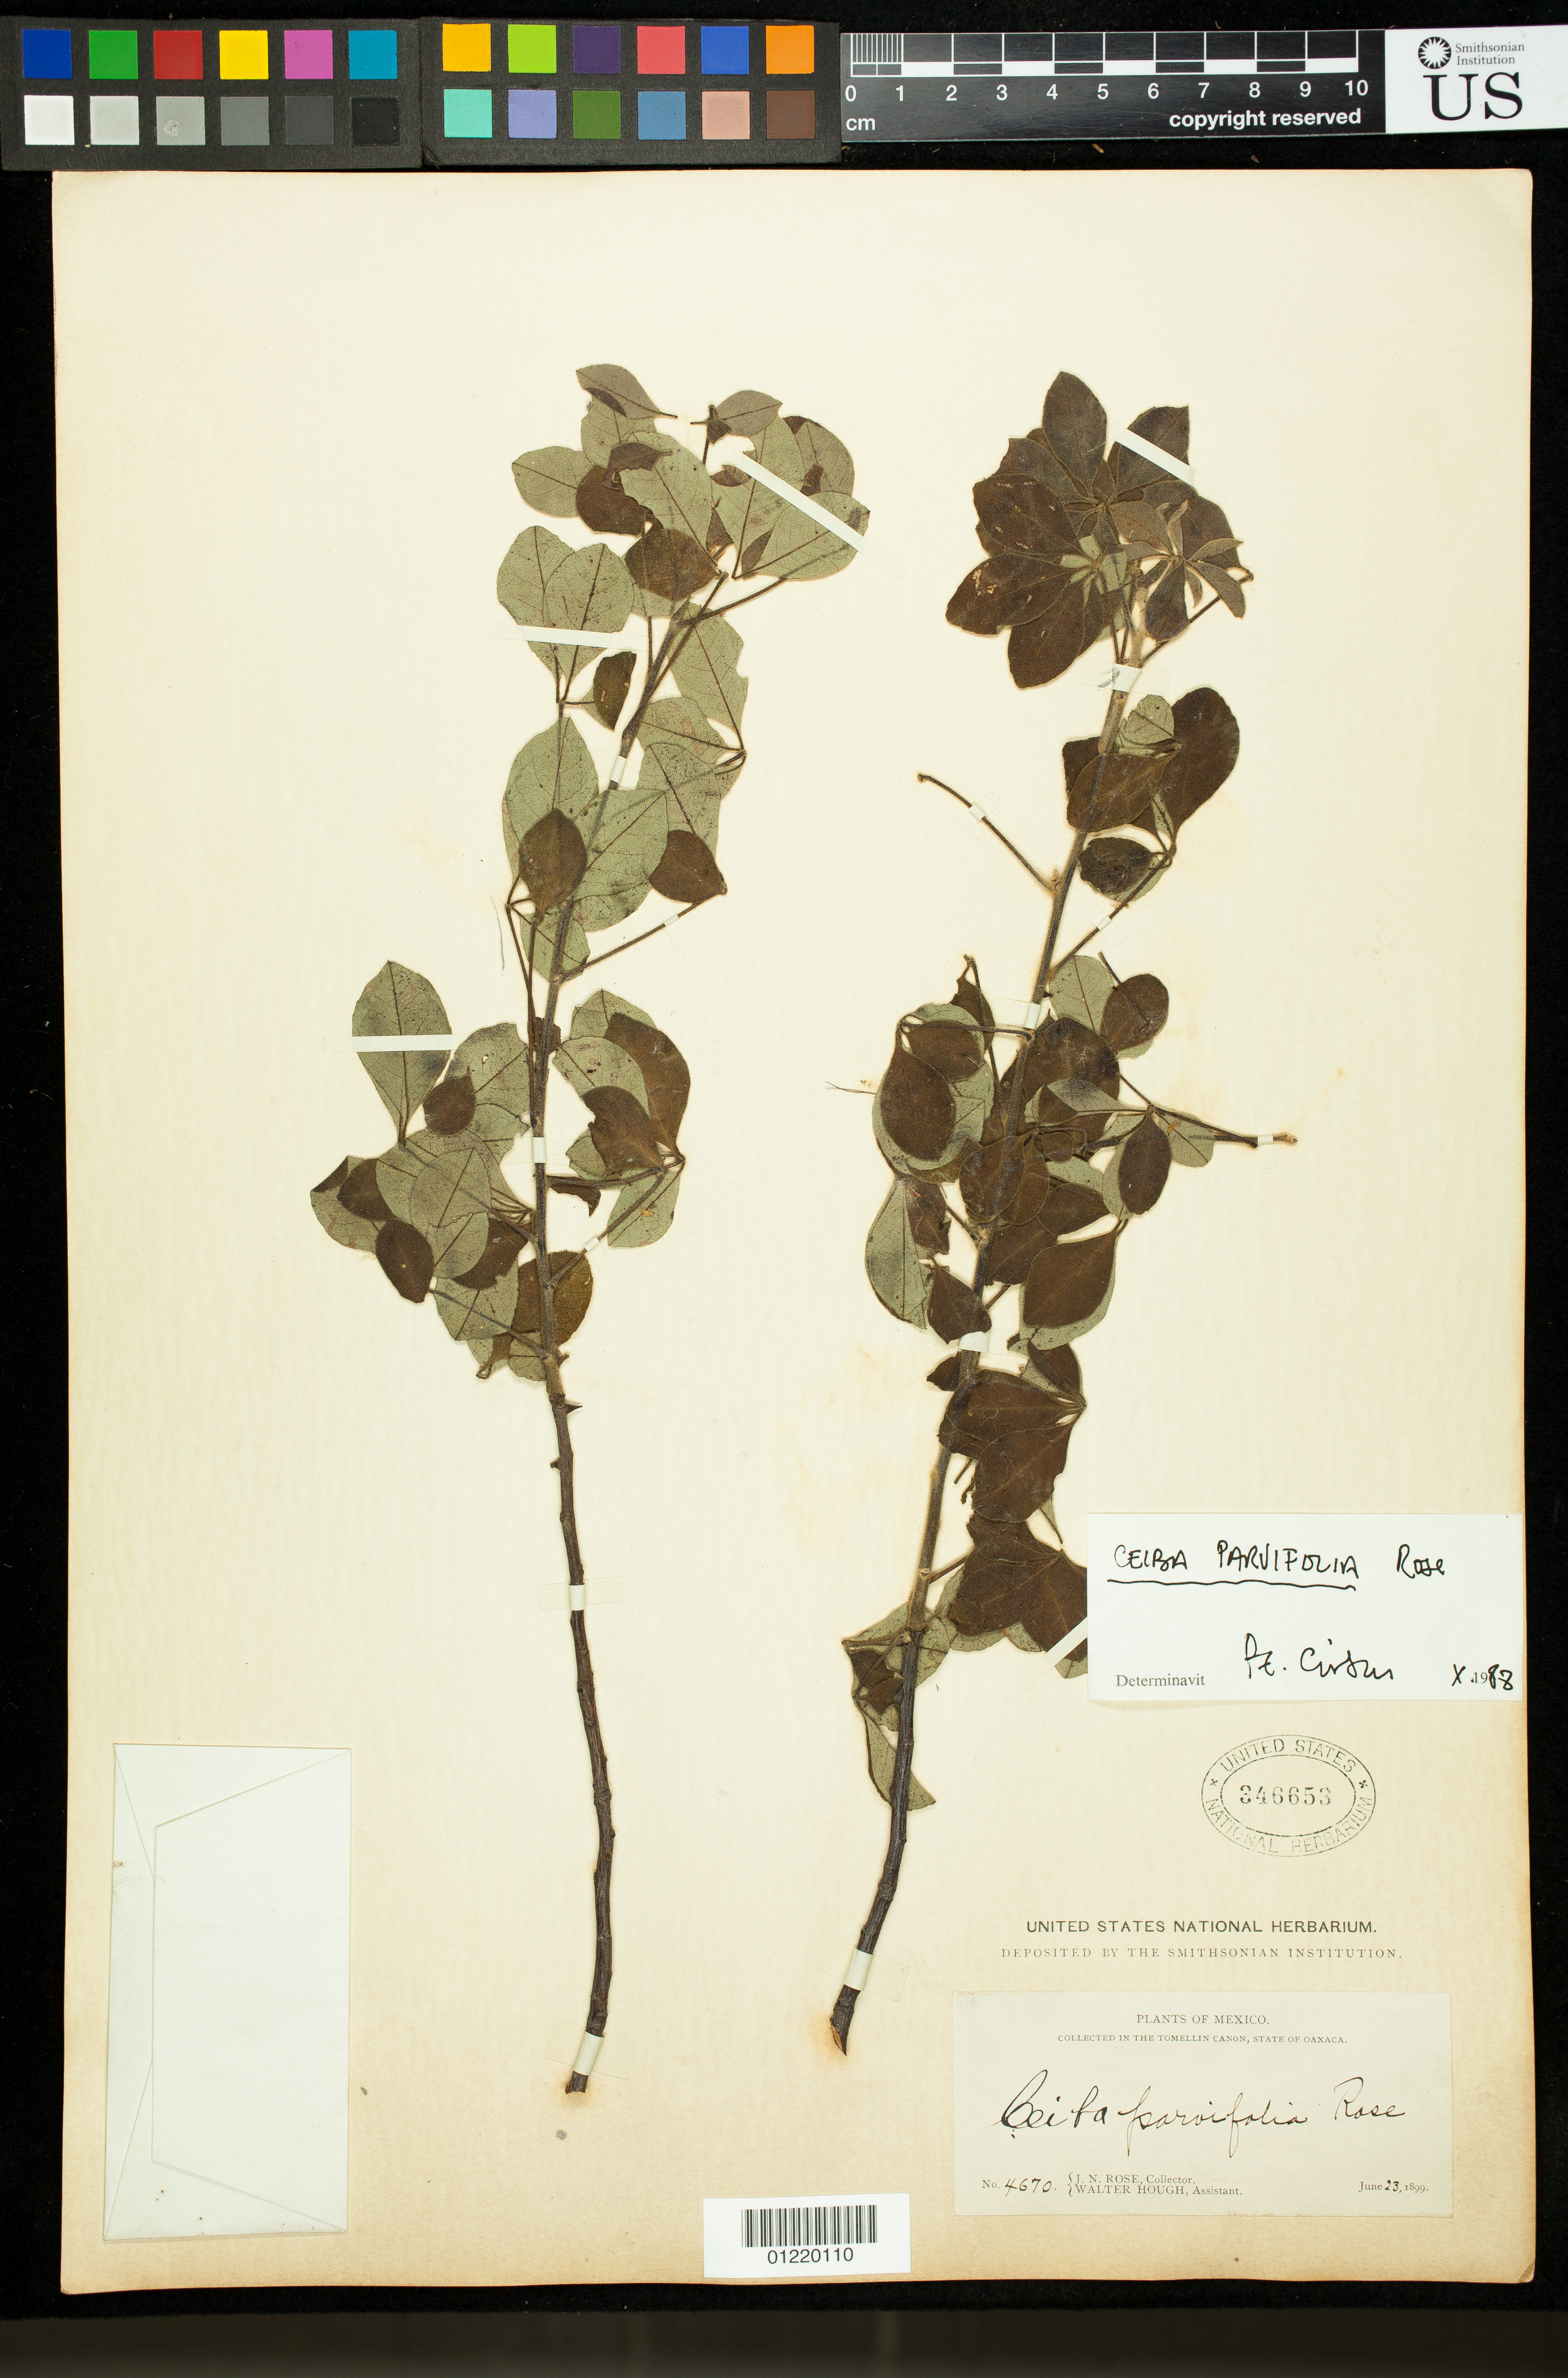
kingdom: Plantae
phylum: Tracheophyta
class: Magnoliopsida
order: Malvales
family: Malvaceae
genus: Ceiba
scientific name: Ceiba parvifolia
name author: Rose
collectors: J. N. Rose & W. Hough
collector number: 4670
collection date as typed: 1899-06-23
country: Mexico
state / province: Oaxaca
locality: Tomellin Cañon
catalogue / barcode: US 346653